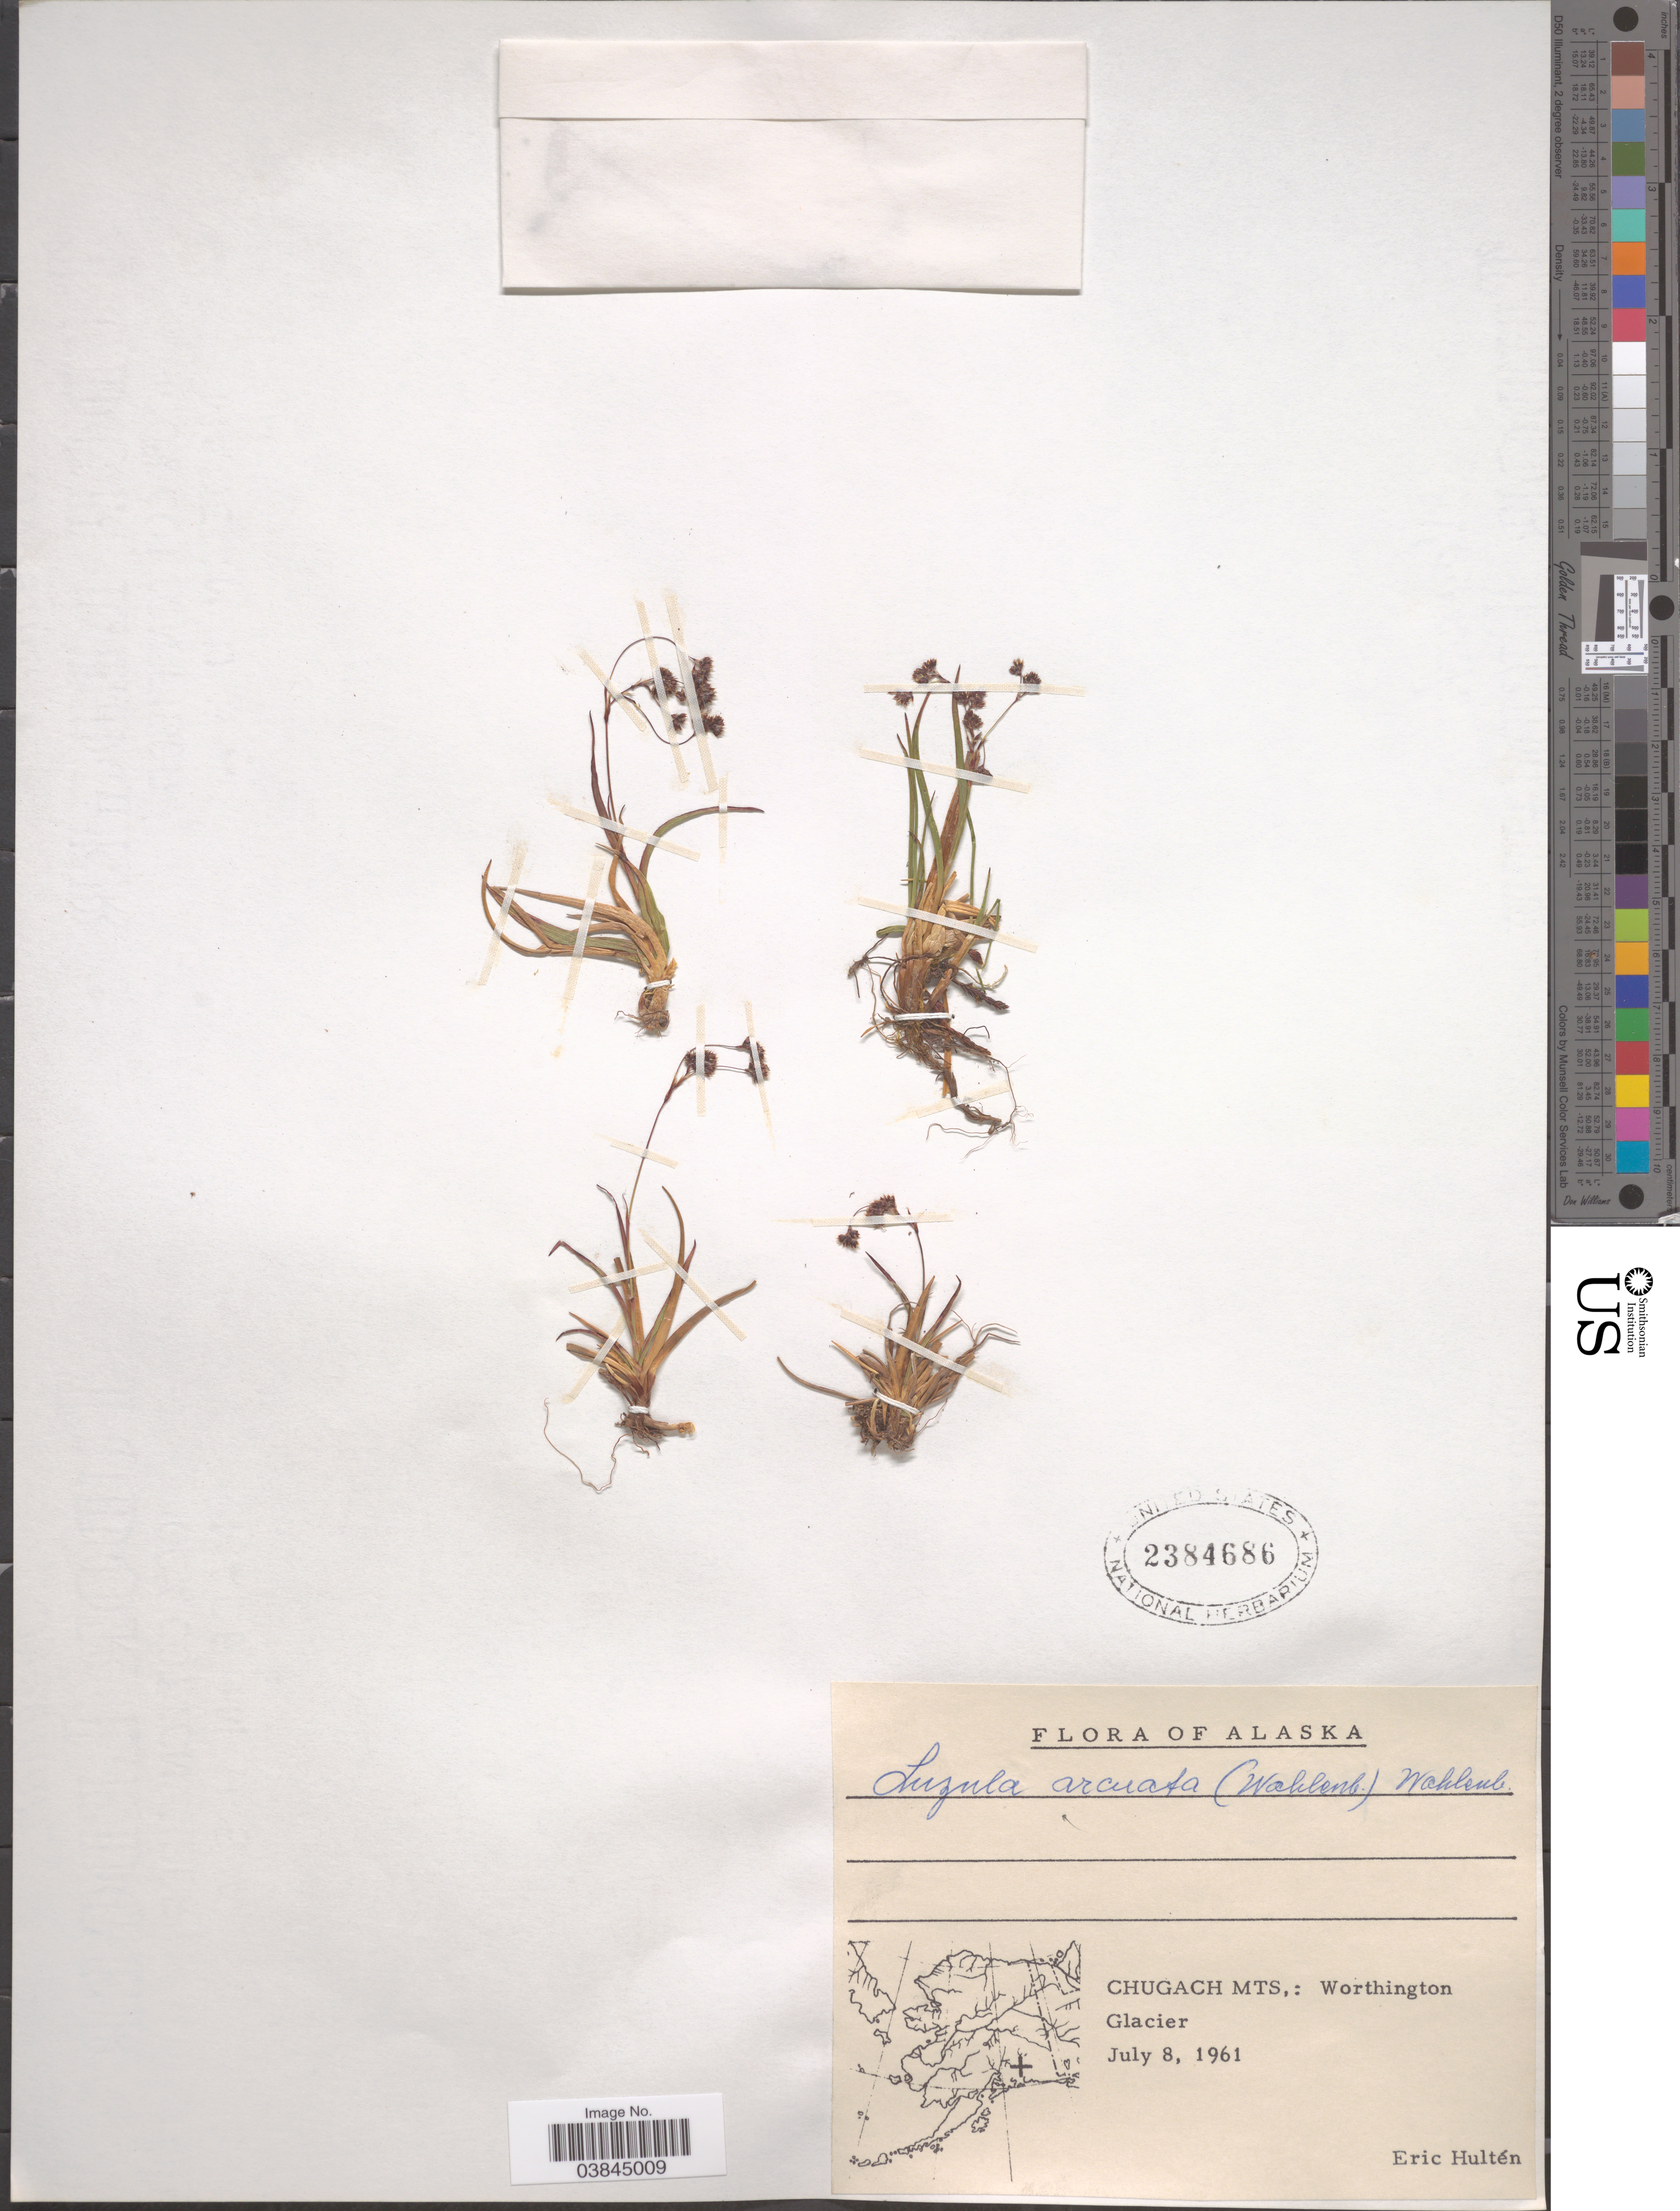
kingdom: Plantae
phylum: Tracheophyta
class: Liliopsida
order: Poales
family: Juncaceae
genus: Luzula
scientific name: Luzula arcuata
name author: (Wahlenb.) Sw.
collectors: E. G. Hultén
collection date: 1961-07-08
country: United States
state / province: Alaska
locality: Chugach Mts,: Worthington Glacier.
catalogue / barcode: US 2384686